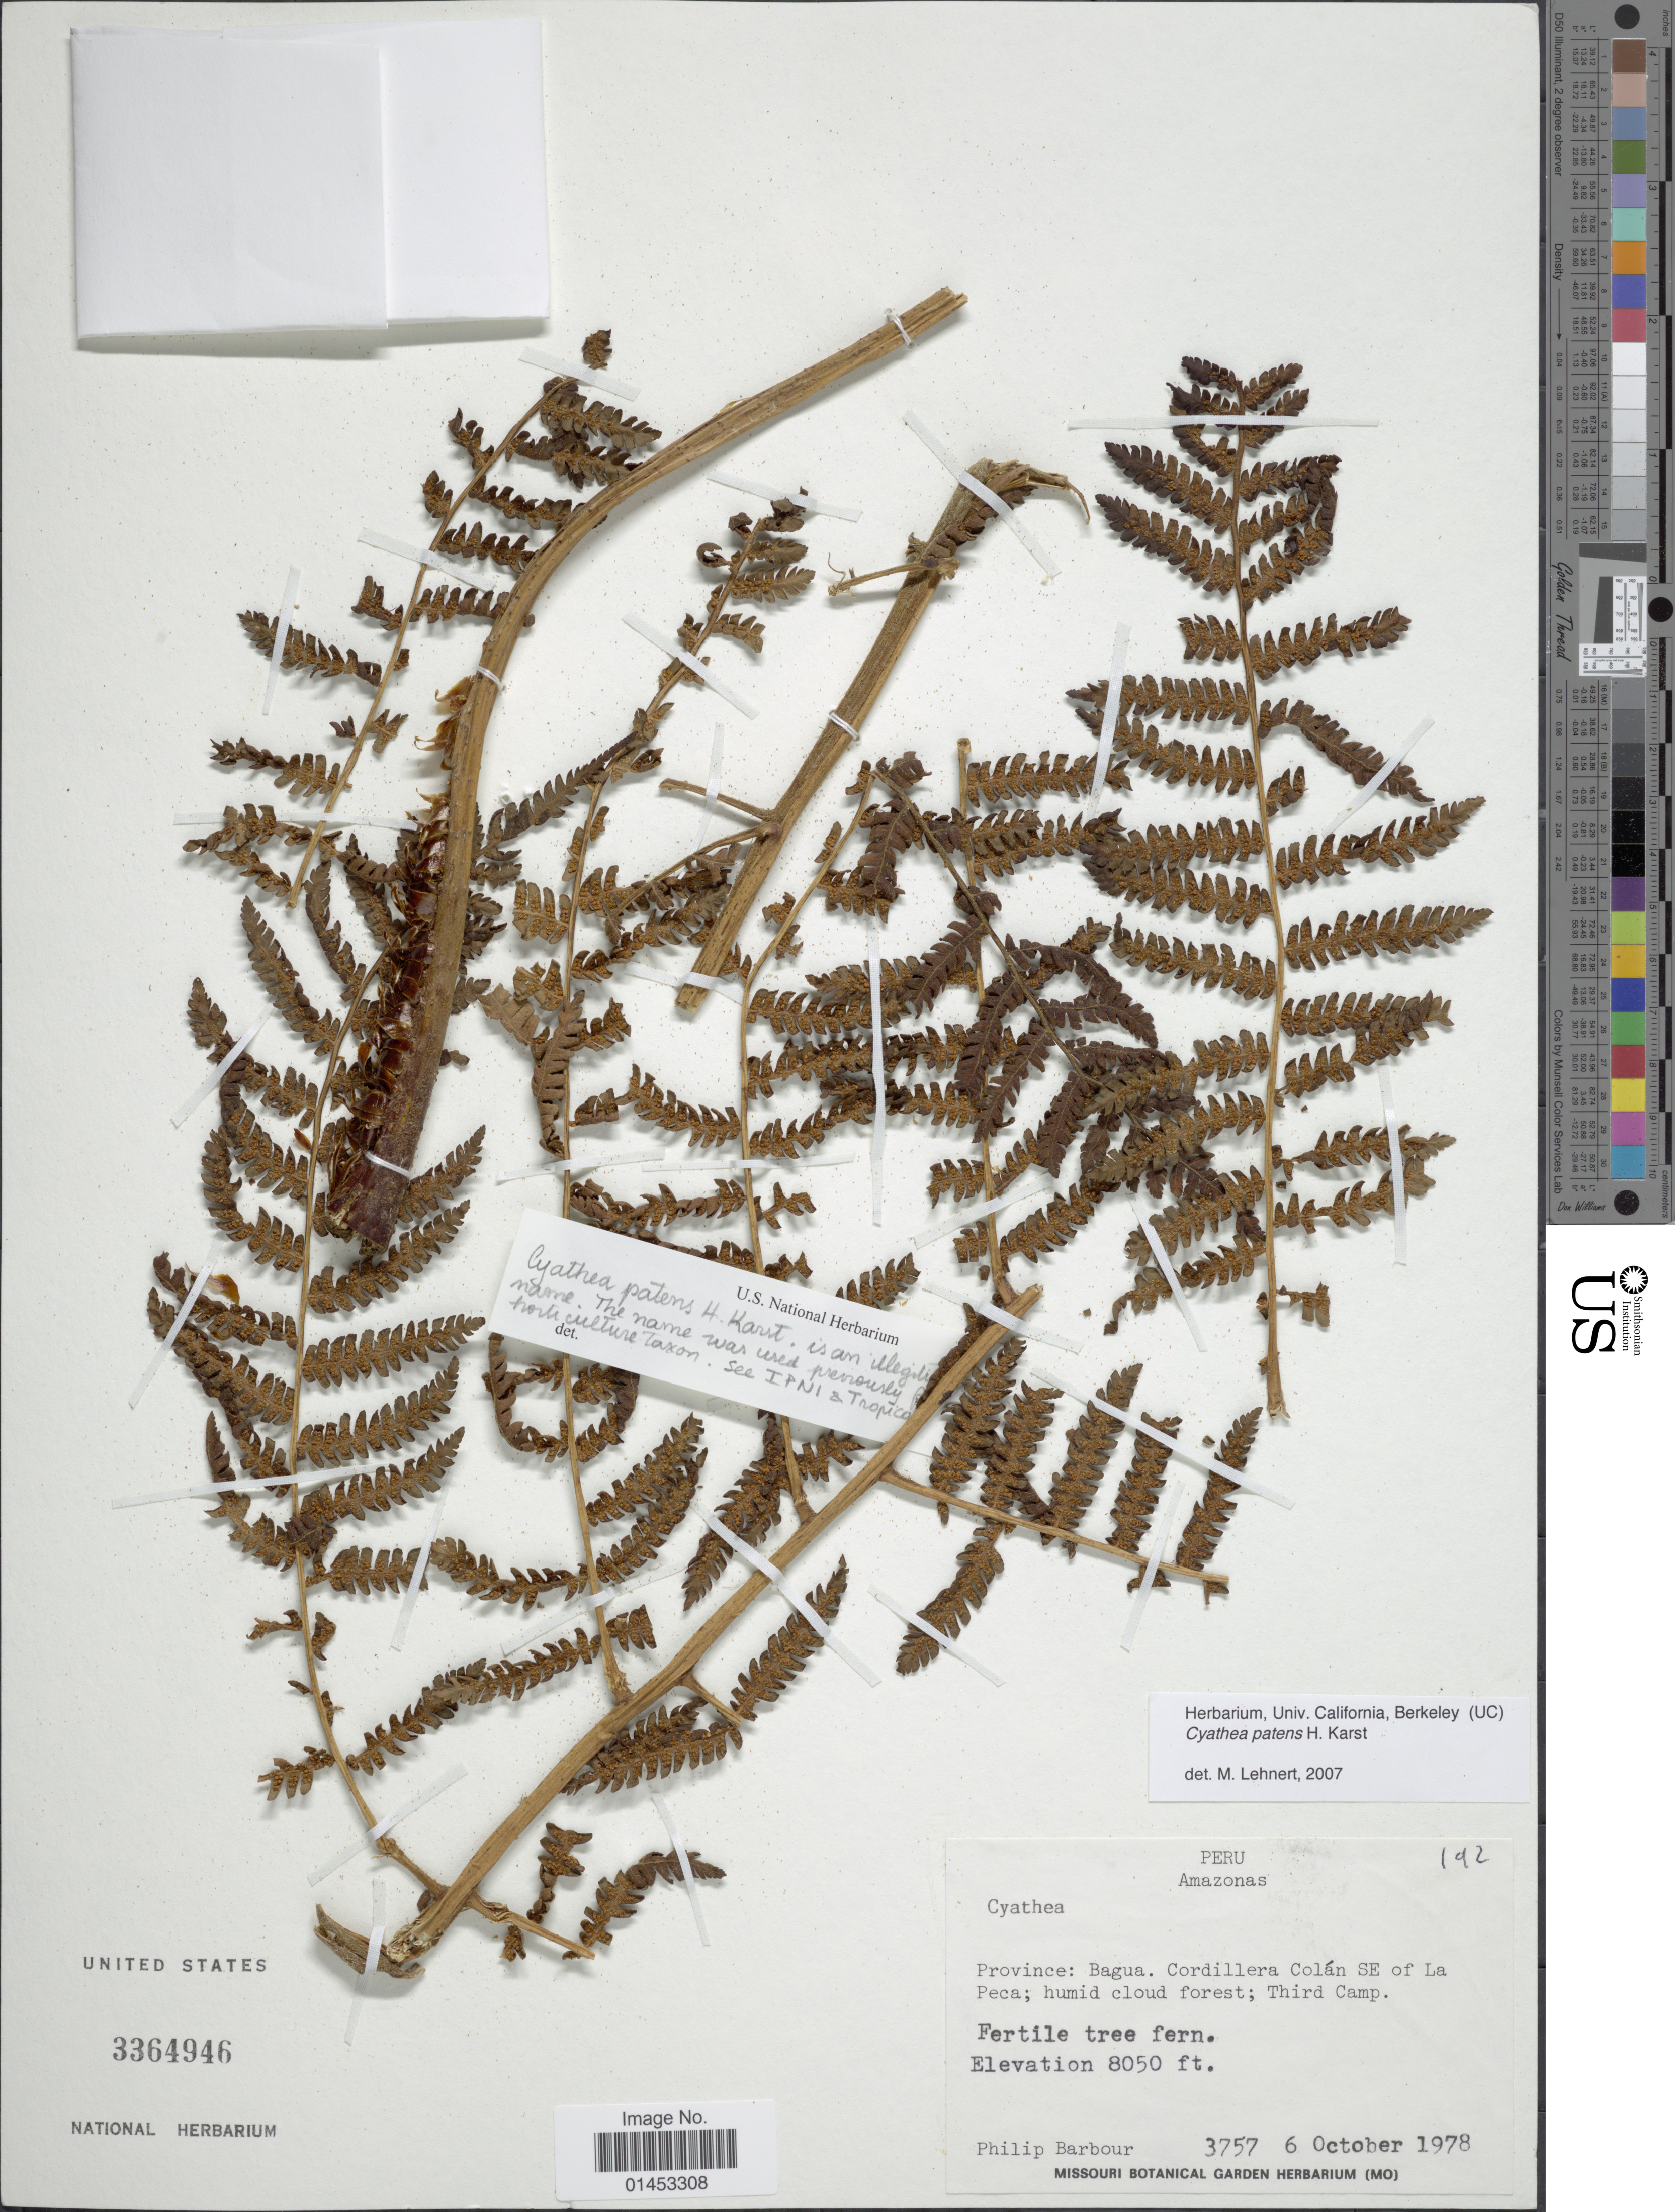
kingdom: Plantae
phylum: Tracheophyta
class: Polypodiopsida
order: Cyatheales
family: Cyatheaceae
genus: Cyathea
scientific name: Cyathea sp.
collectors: P. Barbour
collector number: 3757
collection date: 1978-10-06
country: Peru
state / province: Amazonas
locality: Amazonas, province: Bagua, cordillera Colán SE of La Peca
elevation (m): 2454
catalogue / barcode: US 3364946